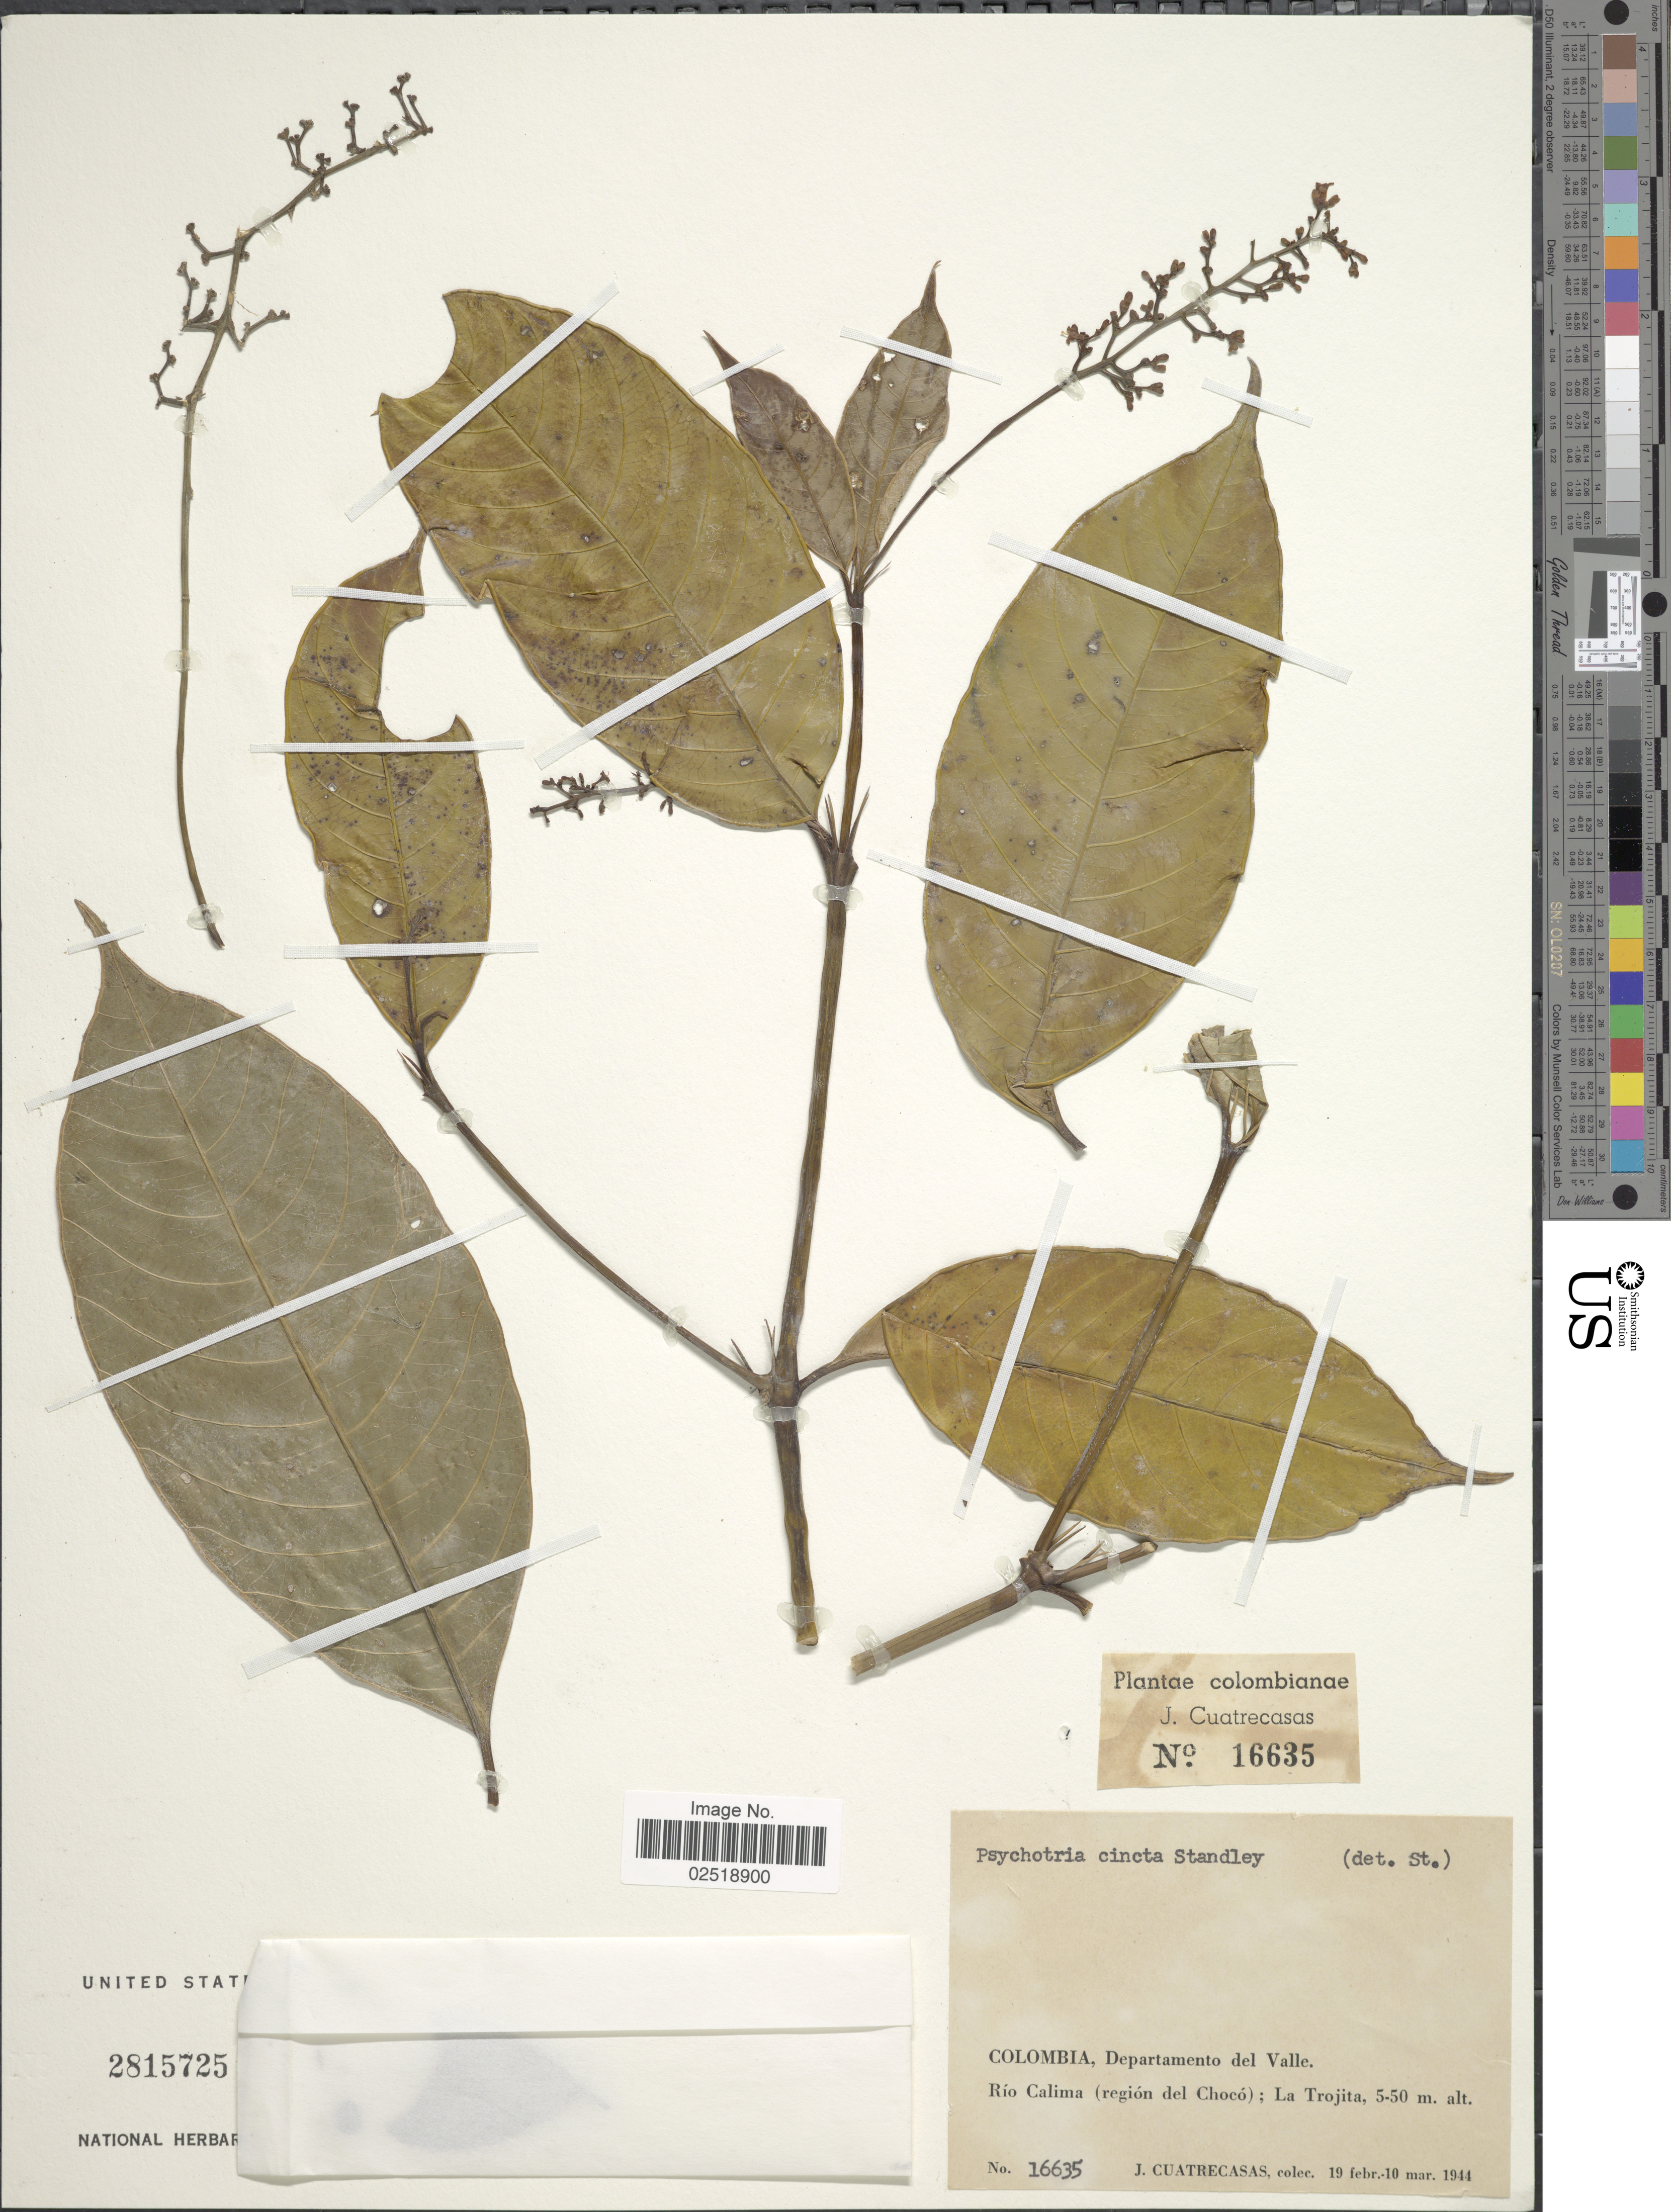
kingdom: Plantae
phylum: Tracheophyta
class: Magnoliopsida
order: Gentianales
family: Rubiaceae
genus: Psychotria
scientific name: Psychotria cincta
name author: Standl.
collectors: J. Cuatrecasas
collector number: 16635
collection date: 1944-02-19/1944-03-10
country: Colombia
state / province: Valle del Cauca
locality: Departamento del Valle, Río Calima (región del Chocó); La Trojita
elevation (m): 5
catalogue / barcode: US 2815725